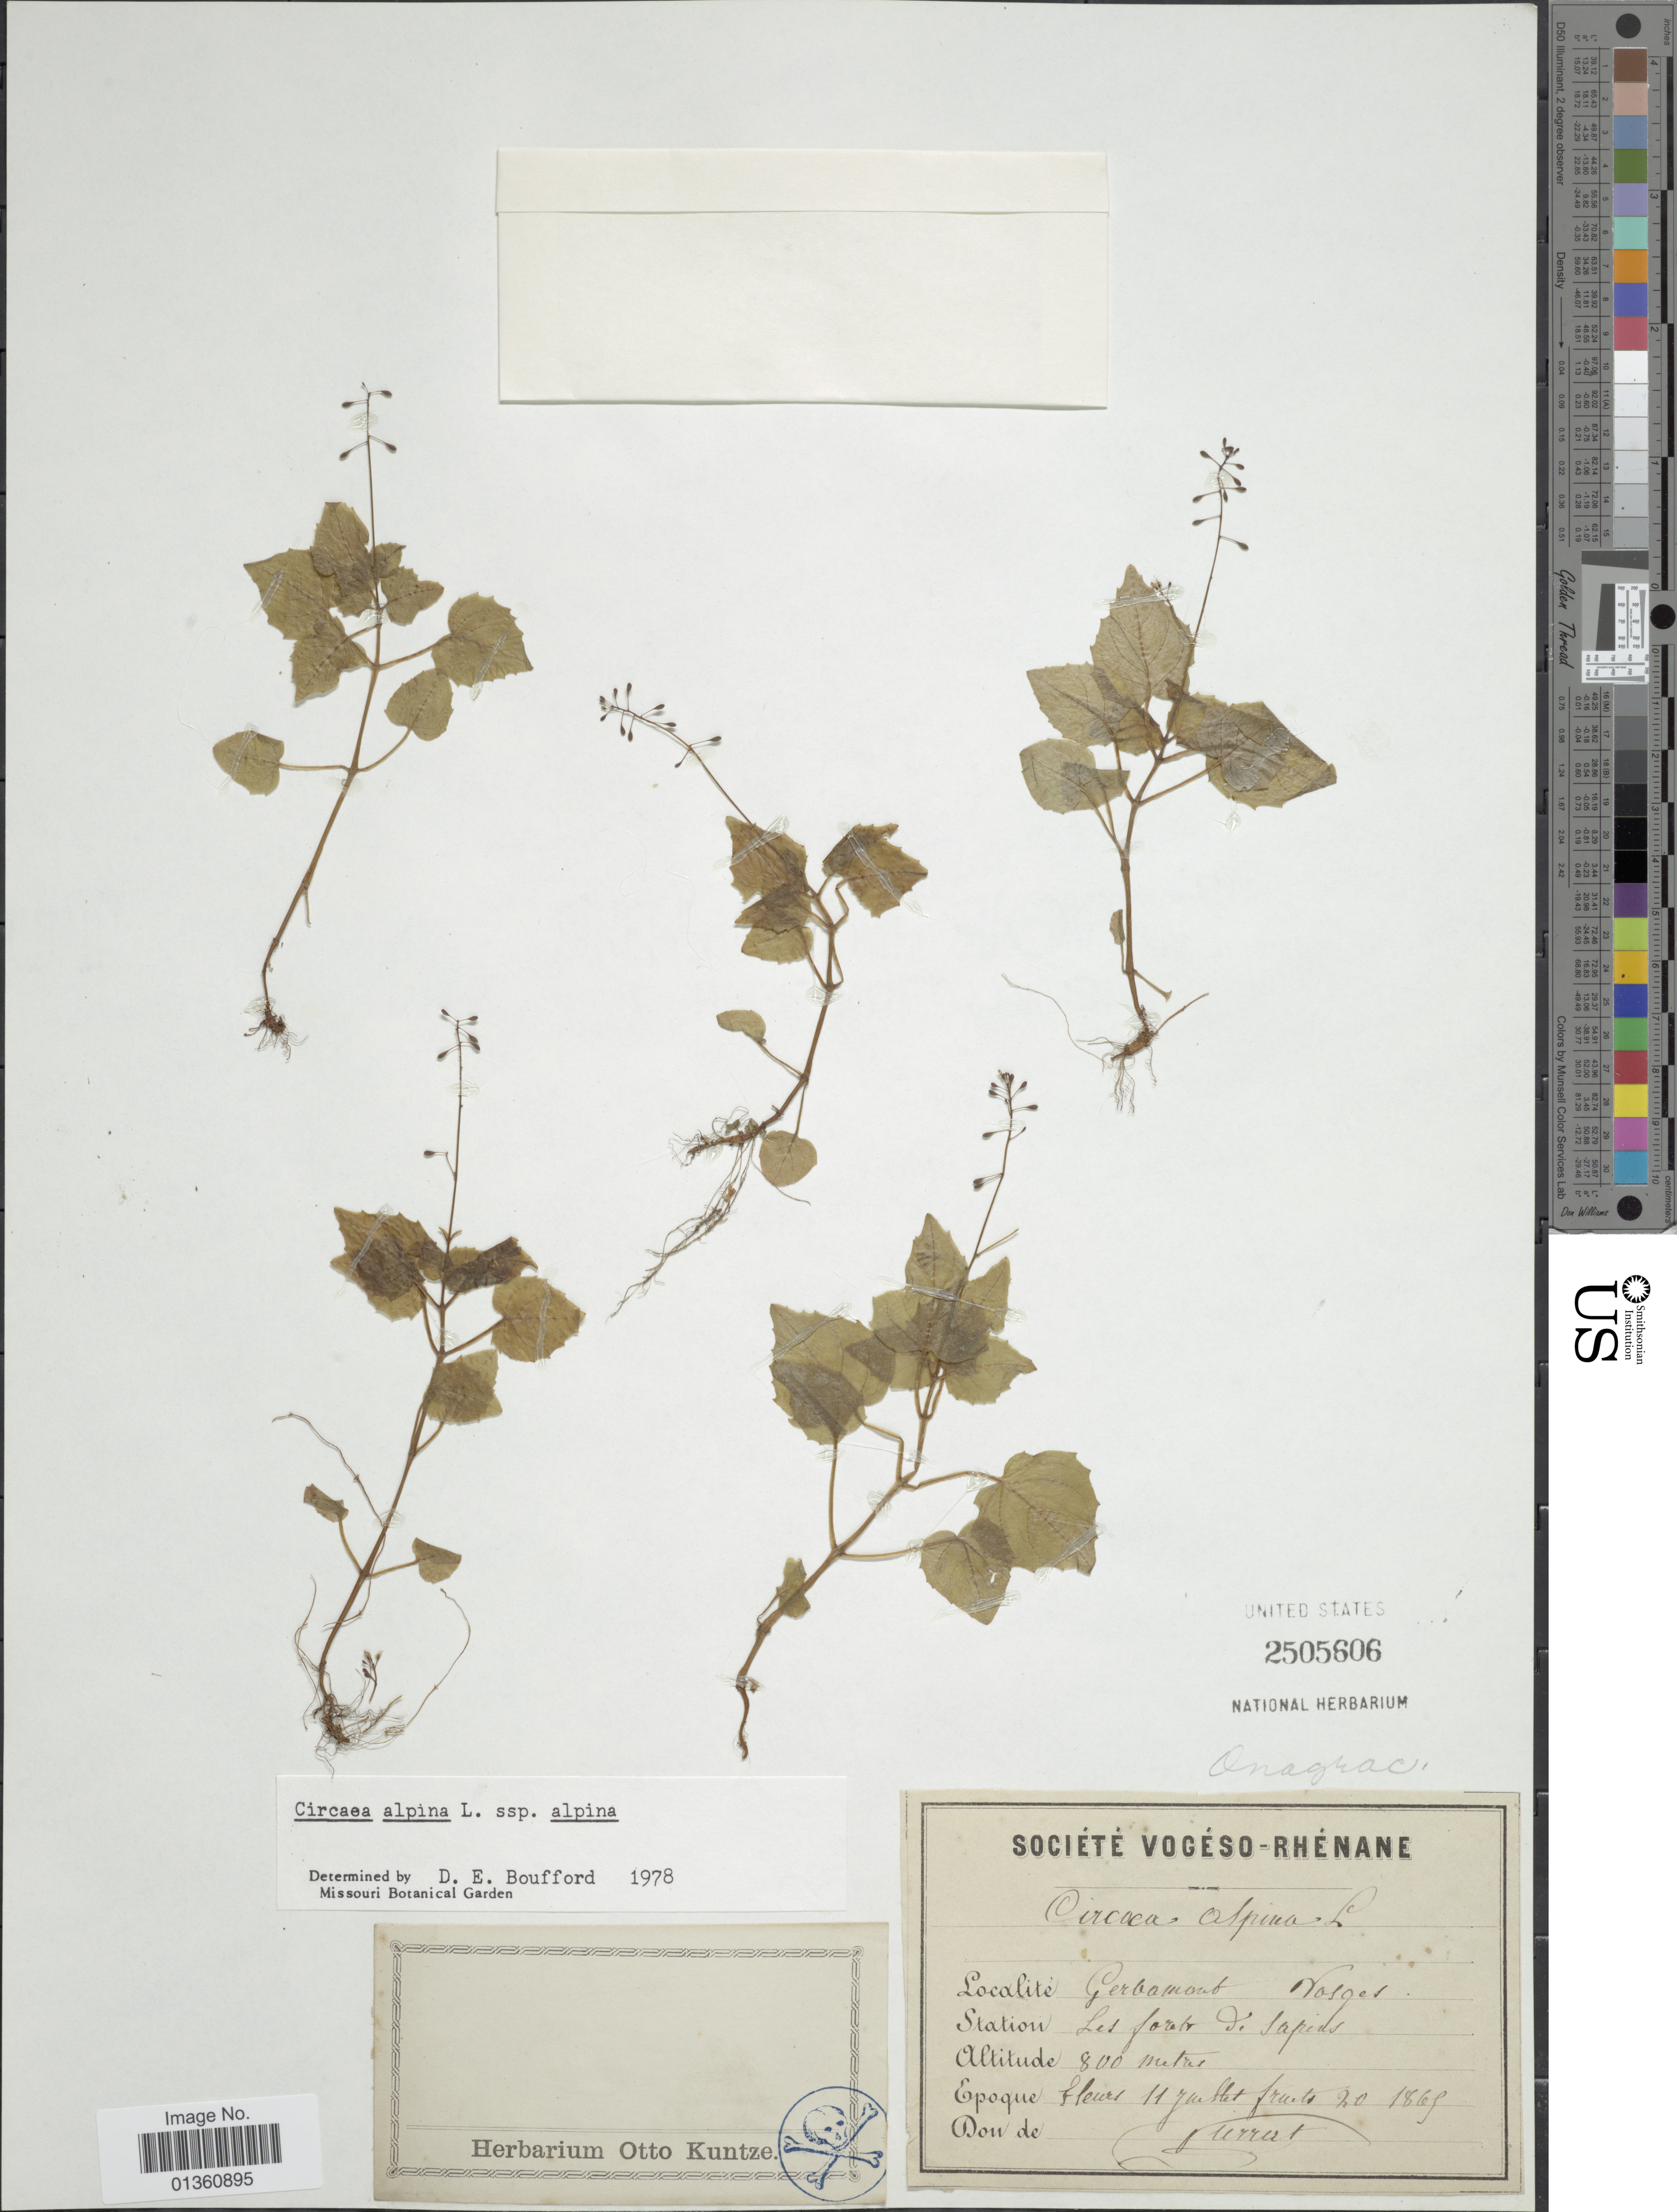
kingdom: Plantae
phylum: Tracheophyta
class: Magnoliopsida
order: Myrtales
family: Onagraceae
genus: Circaea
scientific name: Circaea alpina subsp. alpina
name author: L.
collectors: P. Urrat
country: France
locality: Gerbamont, Vosges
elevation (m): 800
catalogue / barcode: US 2505606